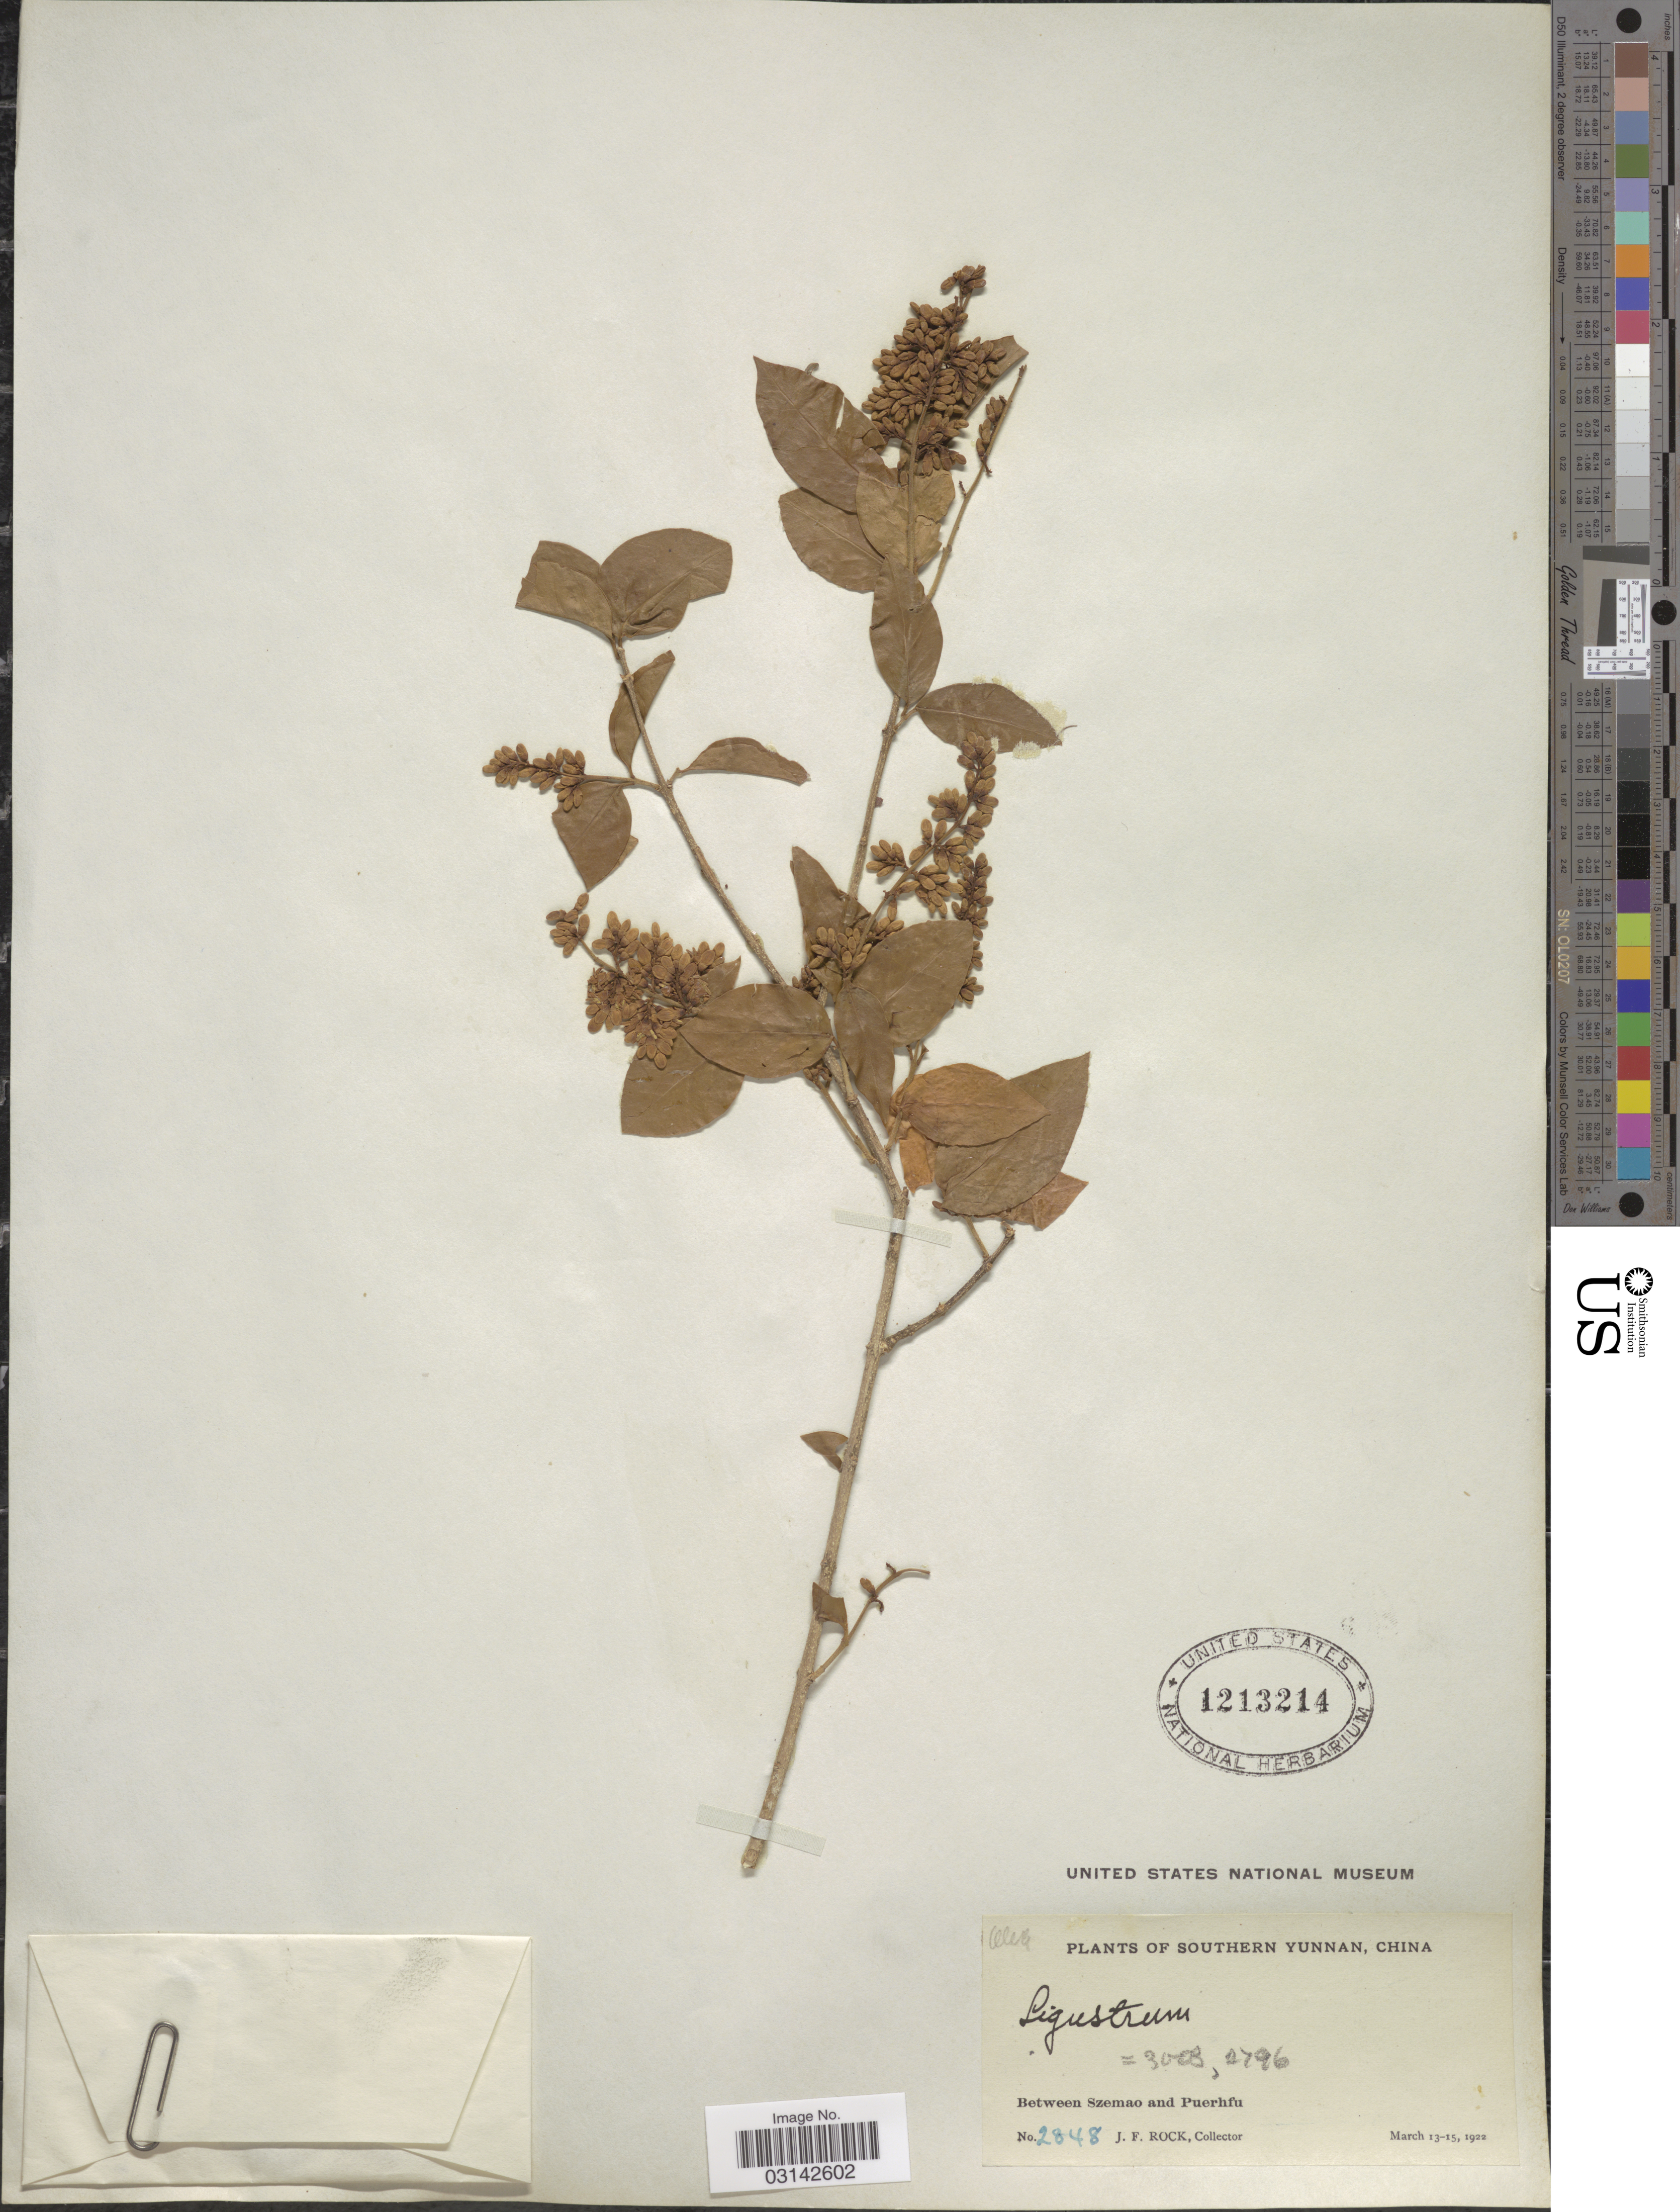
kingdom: Plantae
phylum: Tracheophyta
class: Magnoliopsida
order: Lamiales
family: Oleaceae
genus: Ligustrum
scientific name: Ligustrum sp.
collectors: J. Rock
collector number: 2848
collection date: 1922-03-13/1922-03-15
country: China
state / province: Yunnan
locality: Southern Yunnan, Between Szemao and Puerhfu.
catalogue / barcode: US 1213214